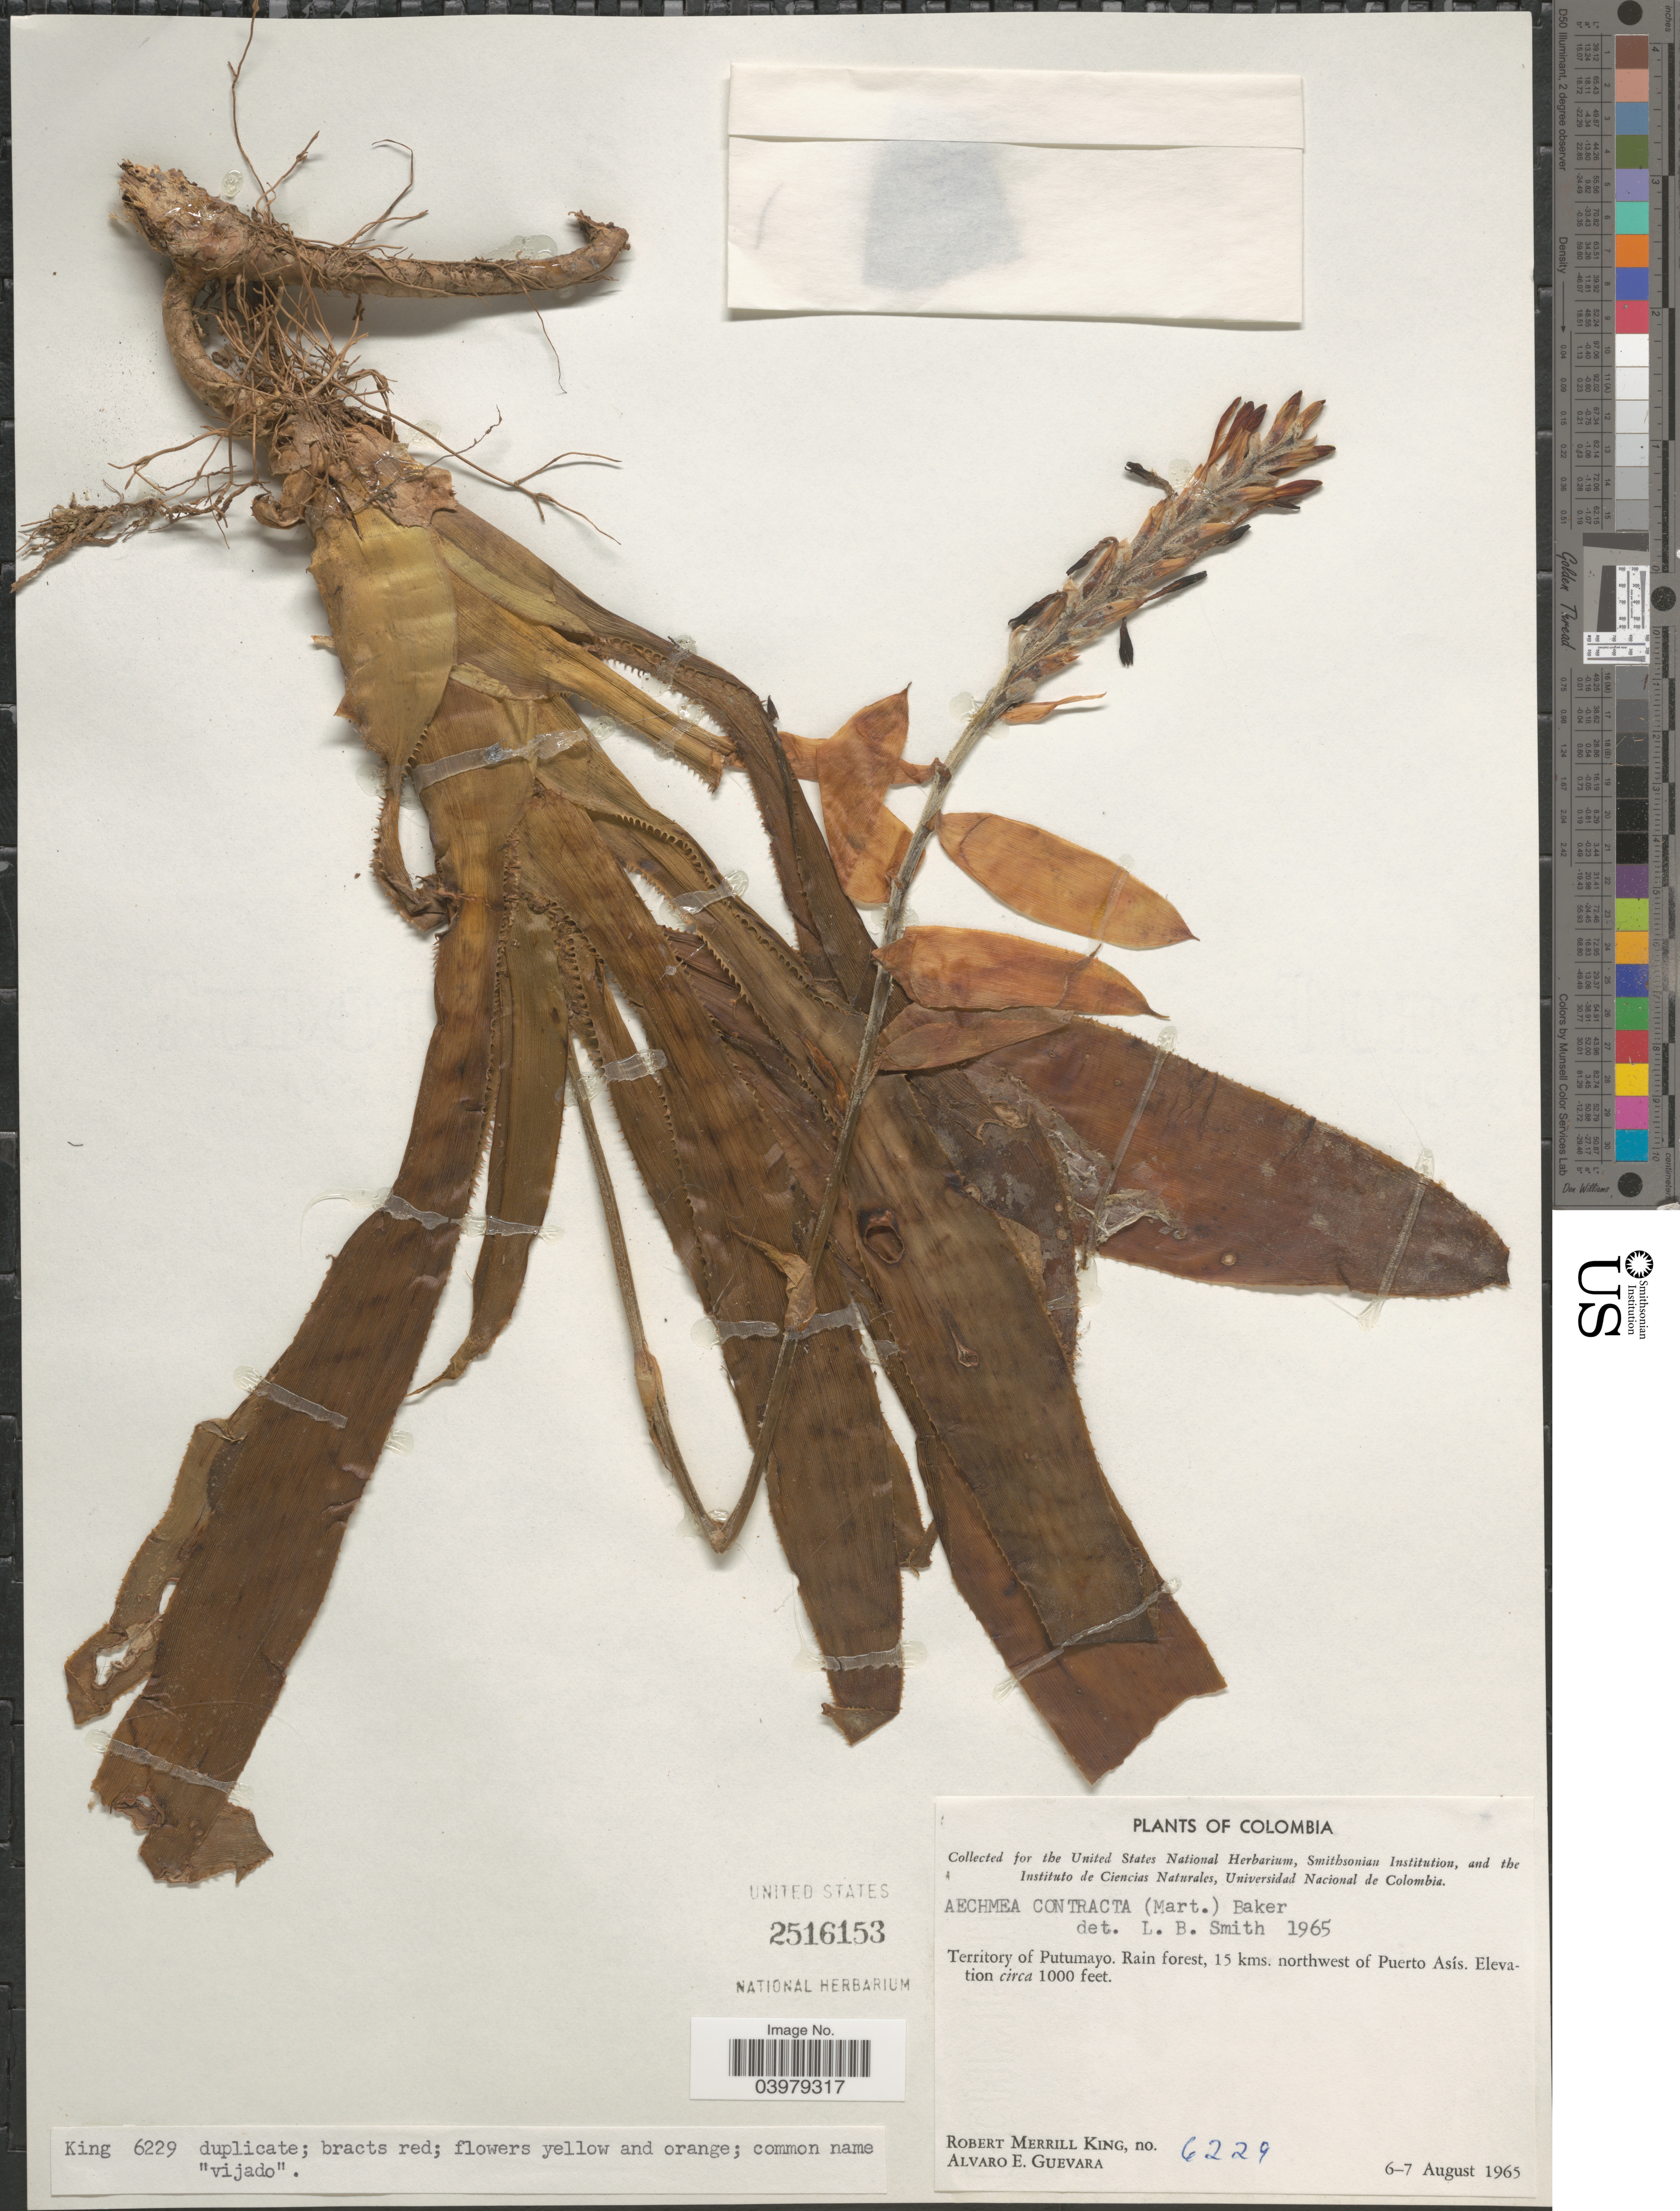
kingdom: Plantae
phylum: Tracheophyta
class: Liliopsida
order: Poales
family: Bromeliaceae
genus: Aechmea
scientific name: Aechmea contracta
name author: (Mart. ex Schult. f.) Baker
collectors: R. M. King & A. E. Guevara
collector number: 6229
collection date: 1965-08-06/1965-08-07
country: Colombia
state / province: Putumayo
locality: Territory of Putumayo. Rain forest, 15 kms. northwest of Puerto Asís.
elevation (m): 305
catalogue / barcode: US 2516153